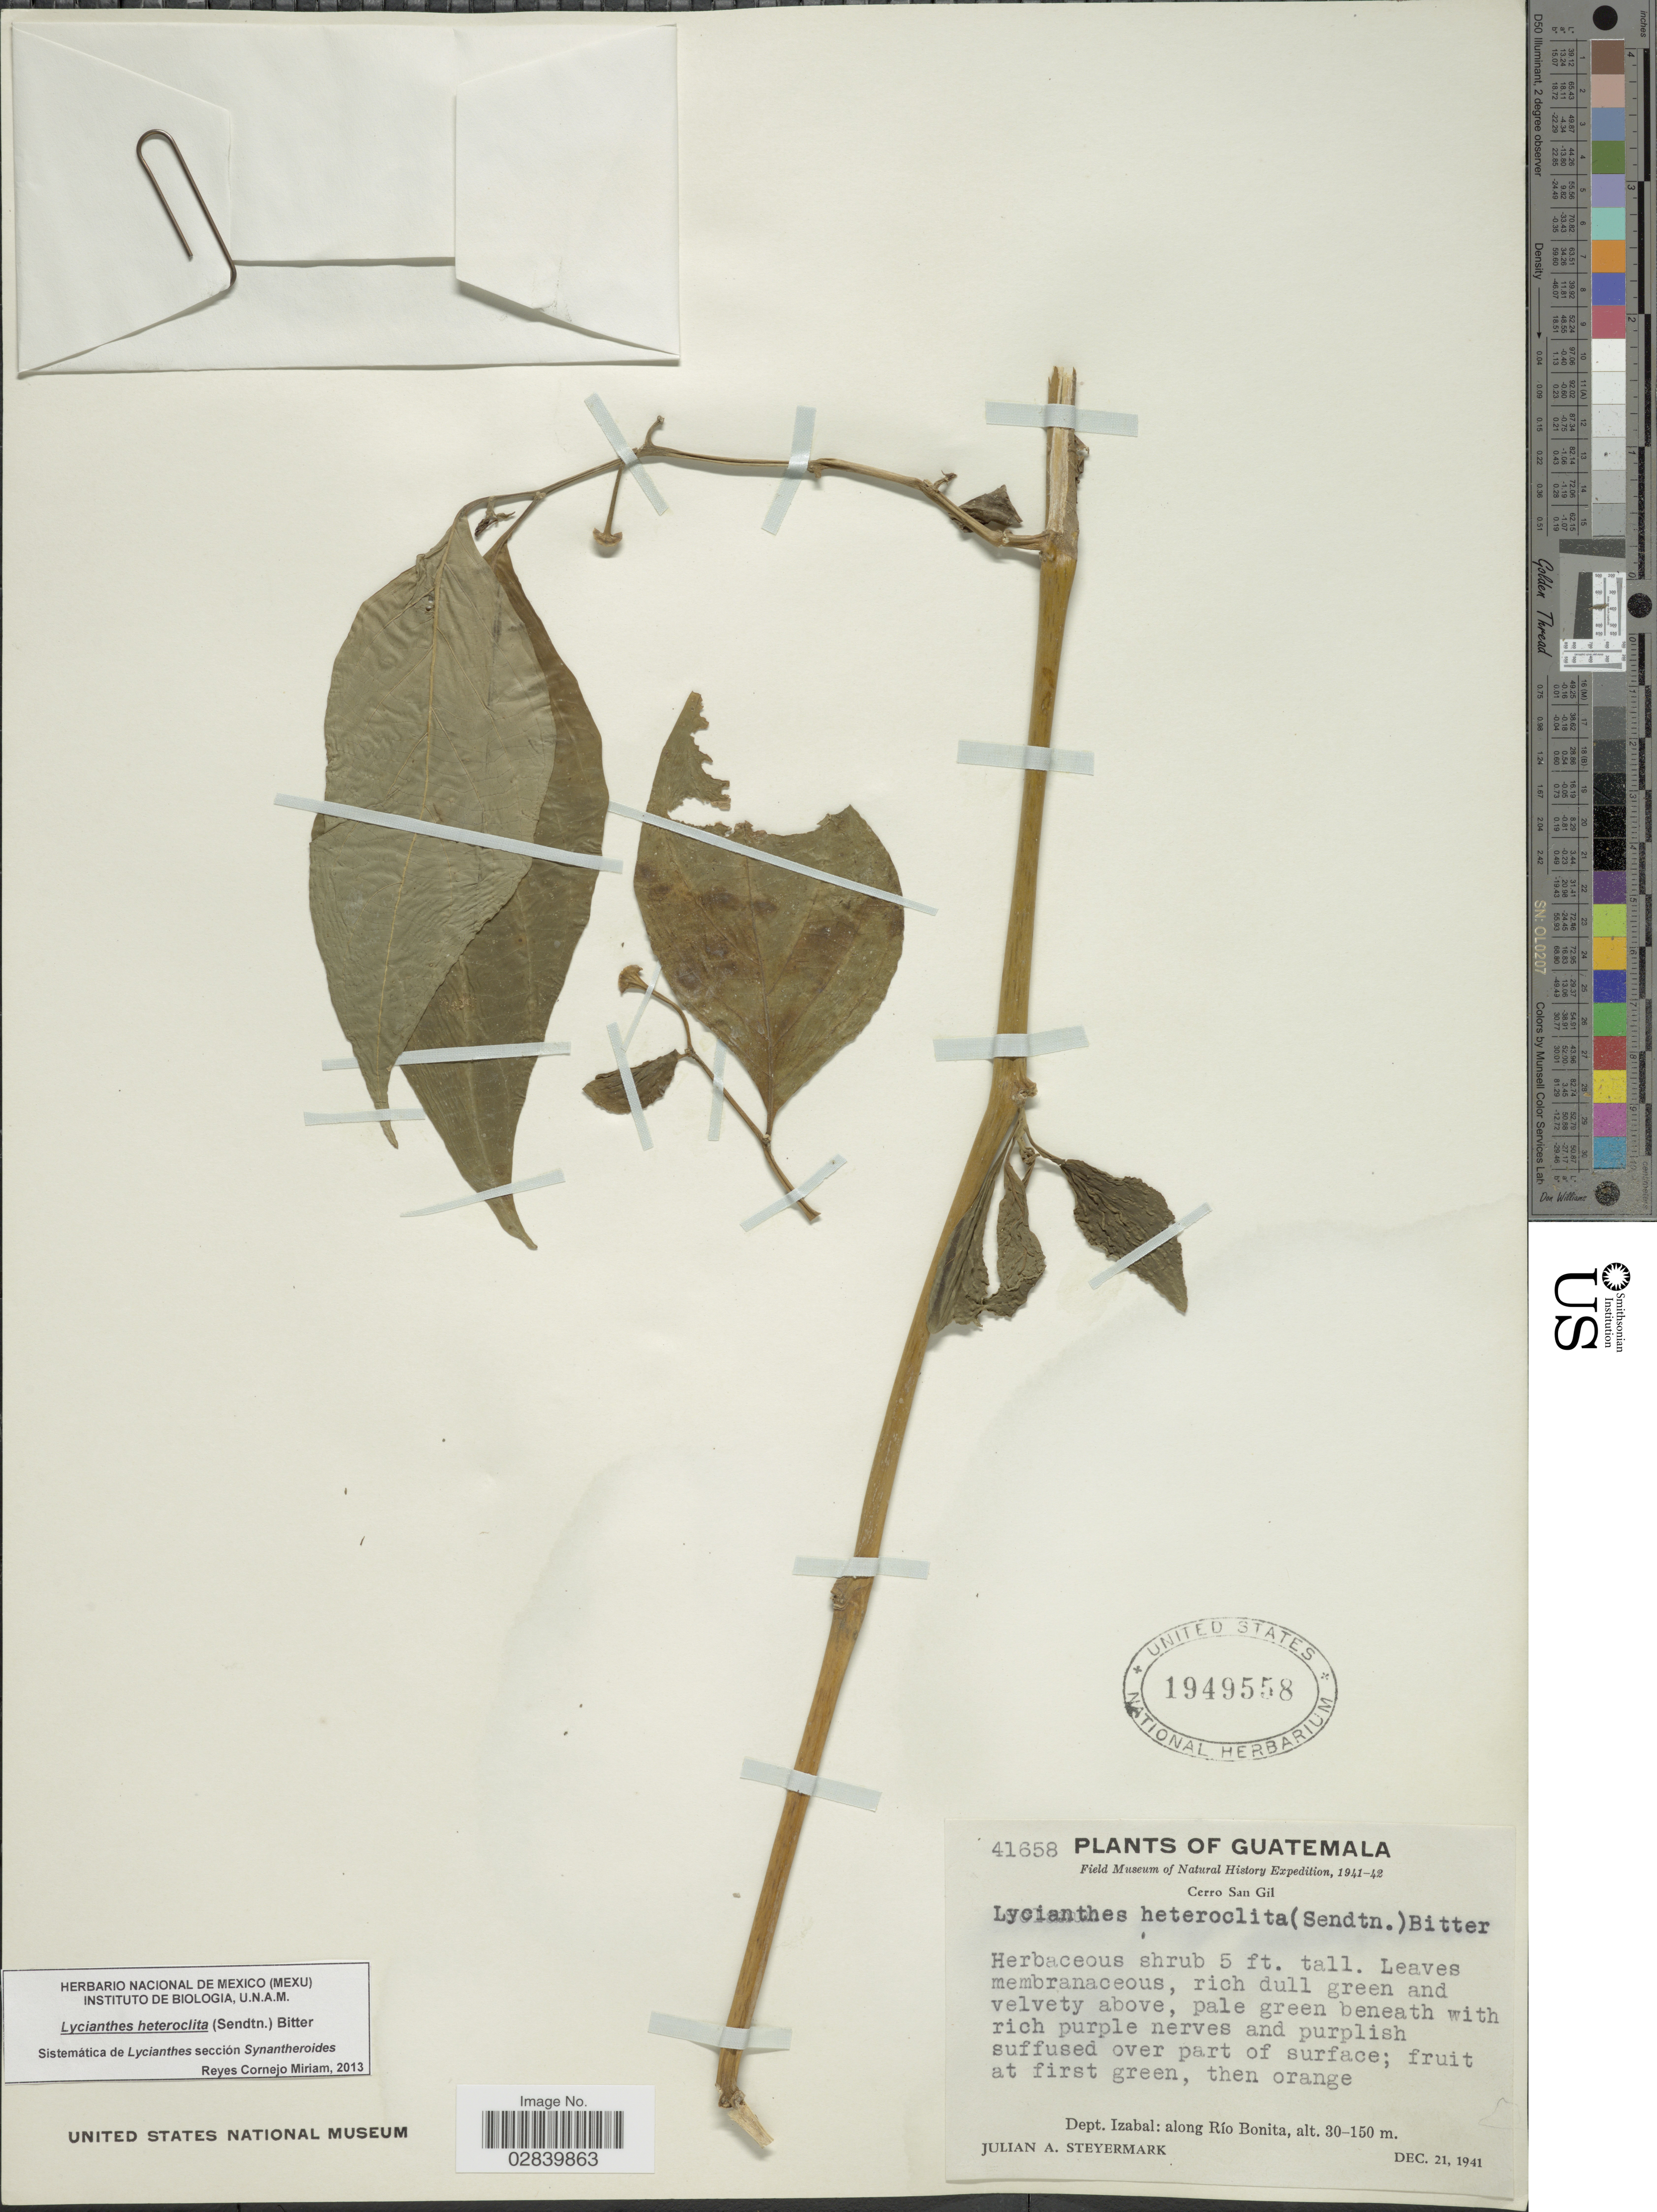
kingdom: Plantae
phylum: Tracheophyta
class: Magnoliopsida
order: Solanales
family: Solanaceae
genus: Lycianthes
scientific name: Lycianthes heteroclita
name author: (Sendtn.) Bitter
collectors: J. Steyermark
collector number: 41658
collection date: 1941-12-21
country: Guatemala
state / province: Izabal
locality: Cerro San Gil. Dept. Izabal: along Río Bonita.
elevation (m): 30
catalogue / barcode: US 1949558